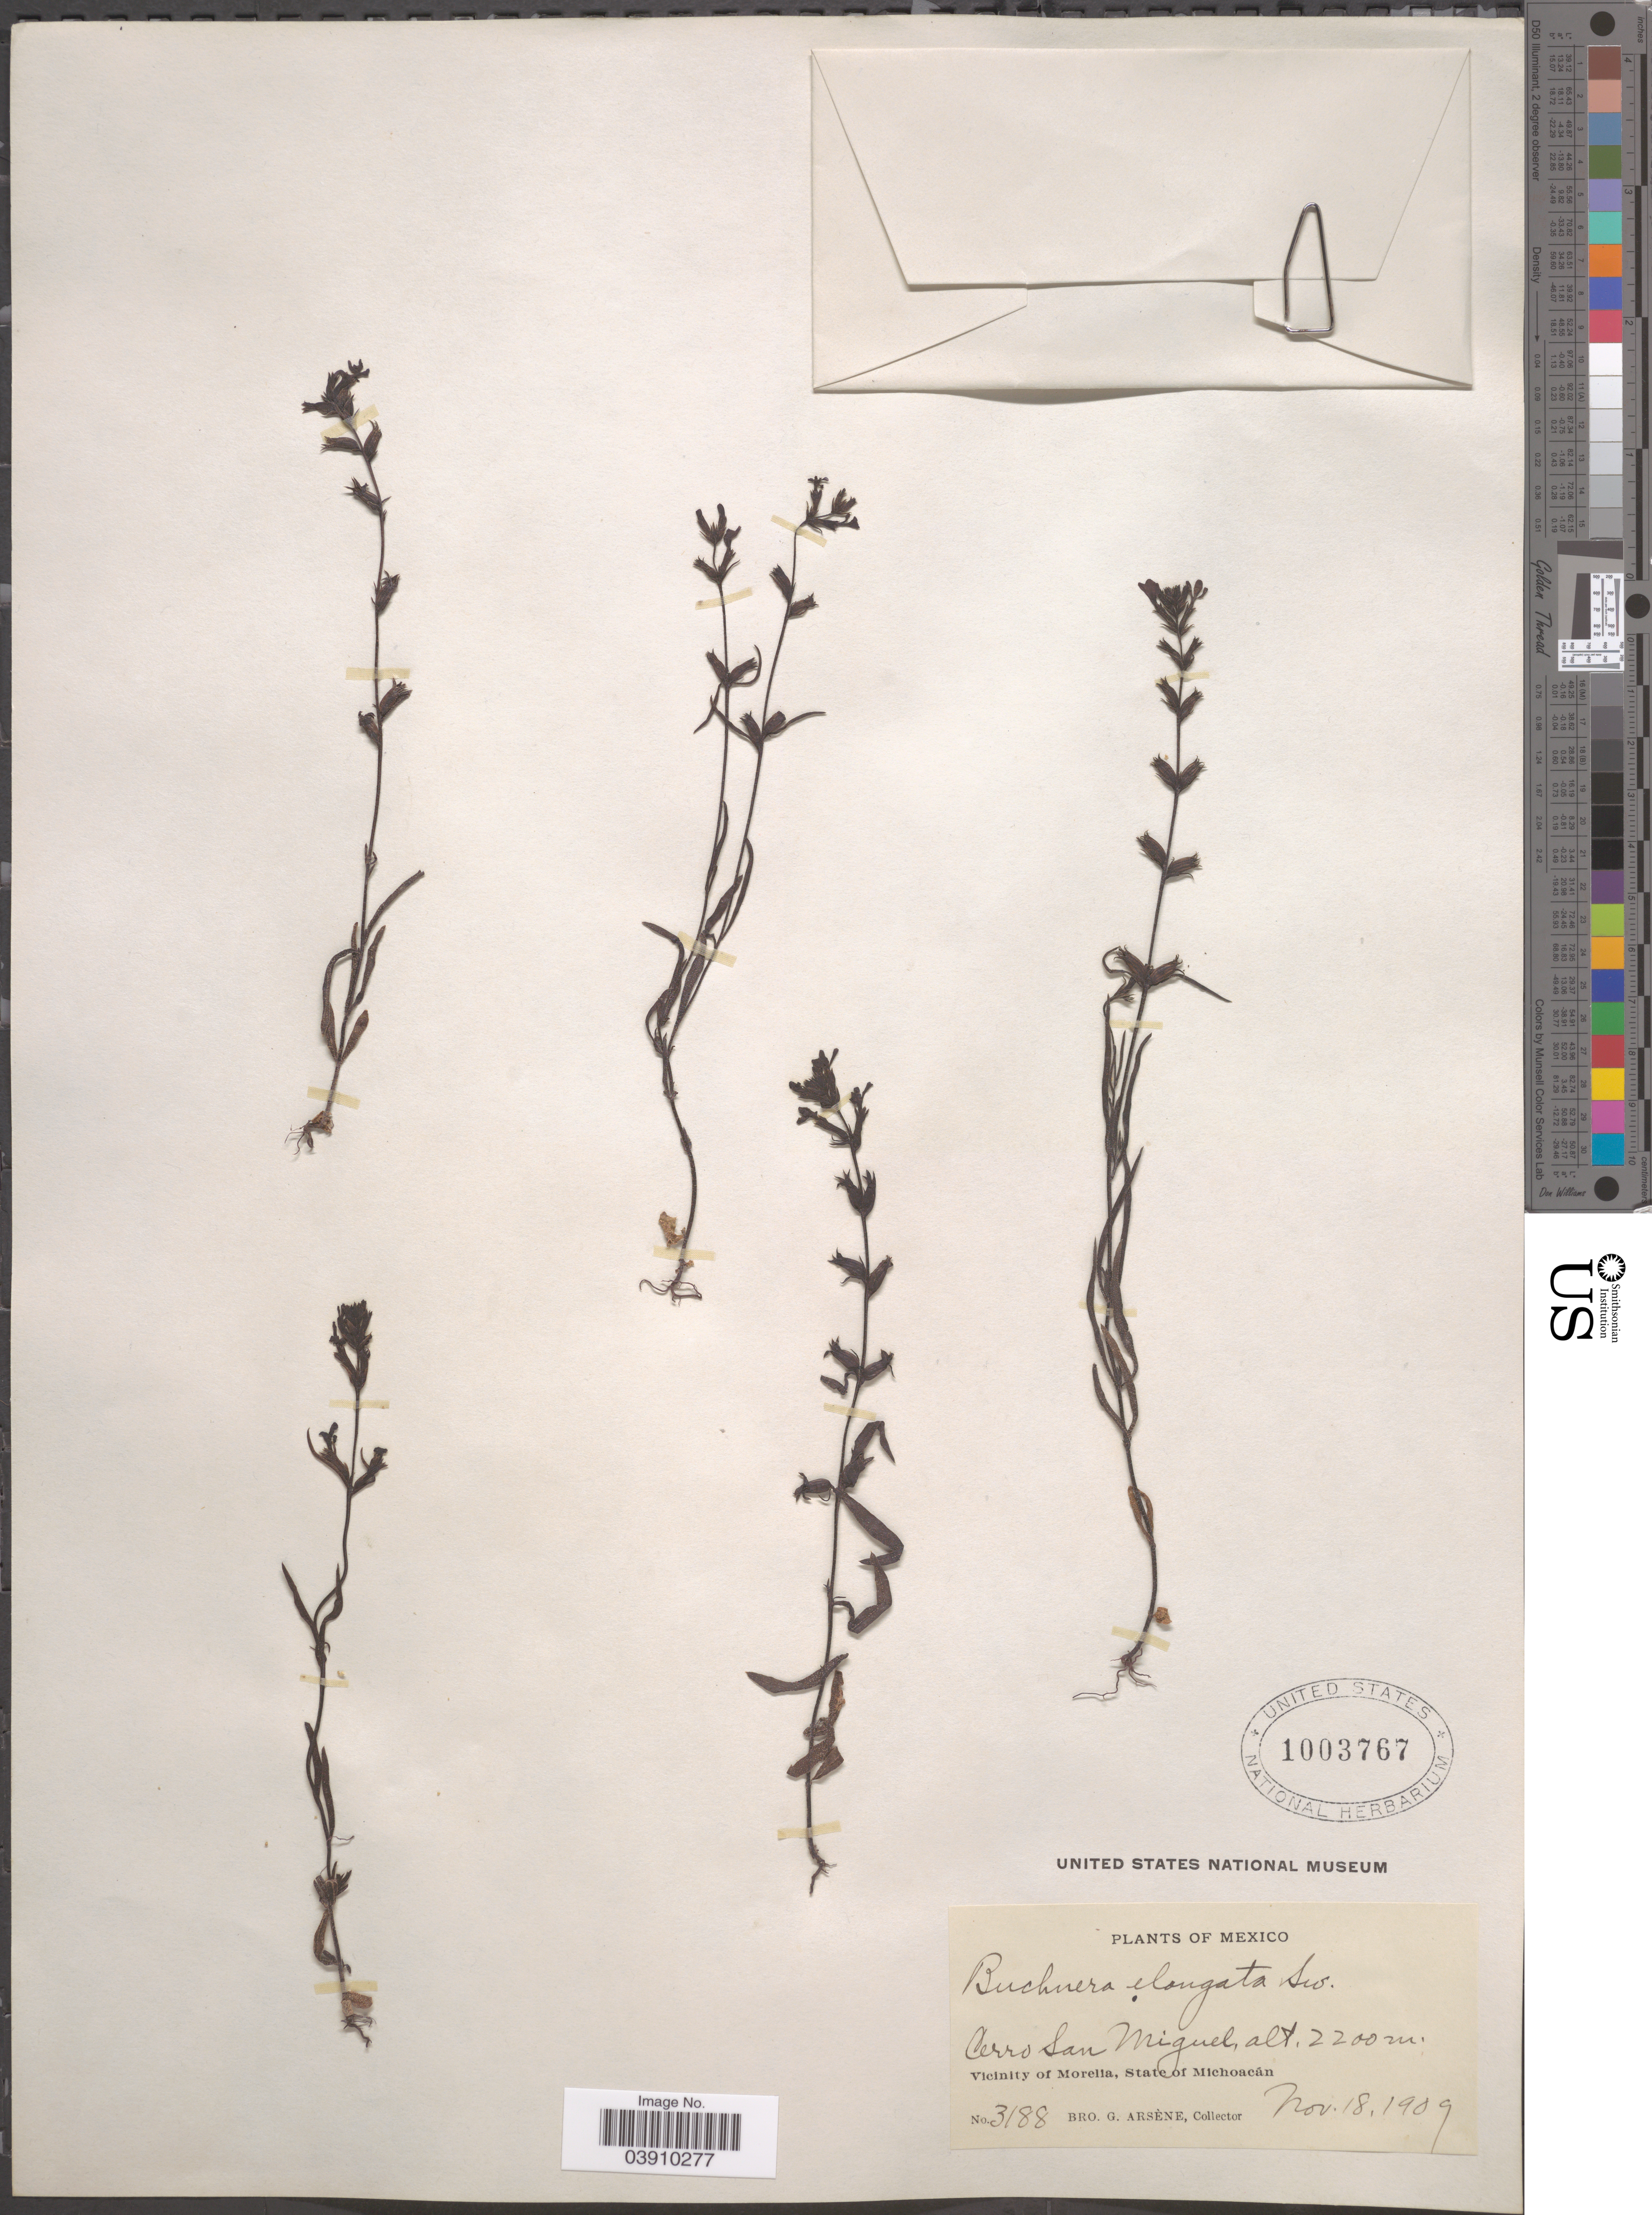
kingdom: Plantae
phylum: Tracheophyta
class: Magnoliopsida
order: Lamiales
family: Orobanchaceae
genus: Buchnera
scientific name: Buchnera pusilla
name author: Kunth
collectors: Bro. G. Arsène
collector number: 3188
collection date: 1909-11-18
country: Mexico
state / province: Michoacán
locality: Cerro San Miguel. Vicinity of Morelia.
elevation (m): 2200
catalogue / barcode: US 1003767